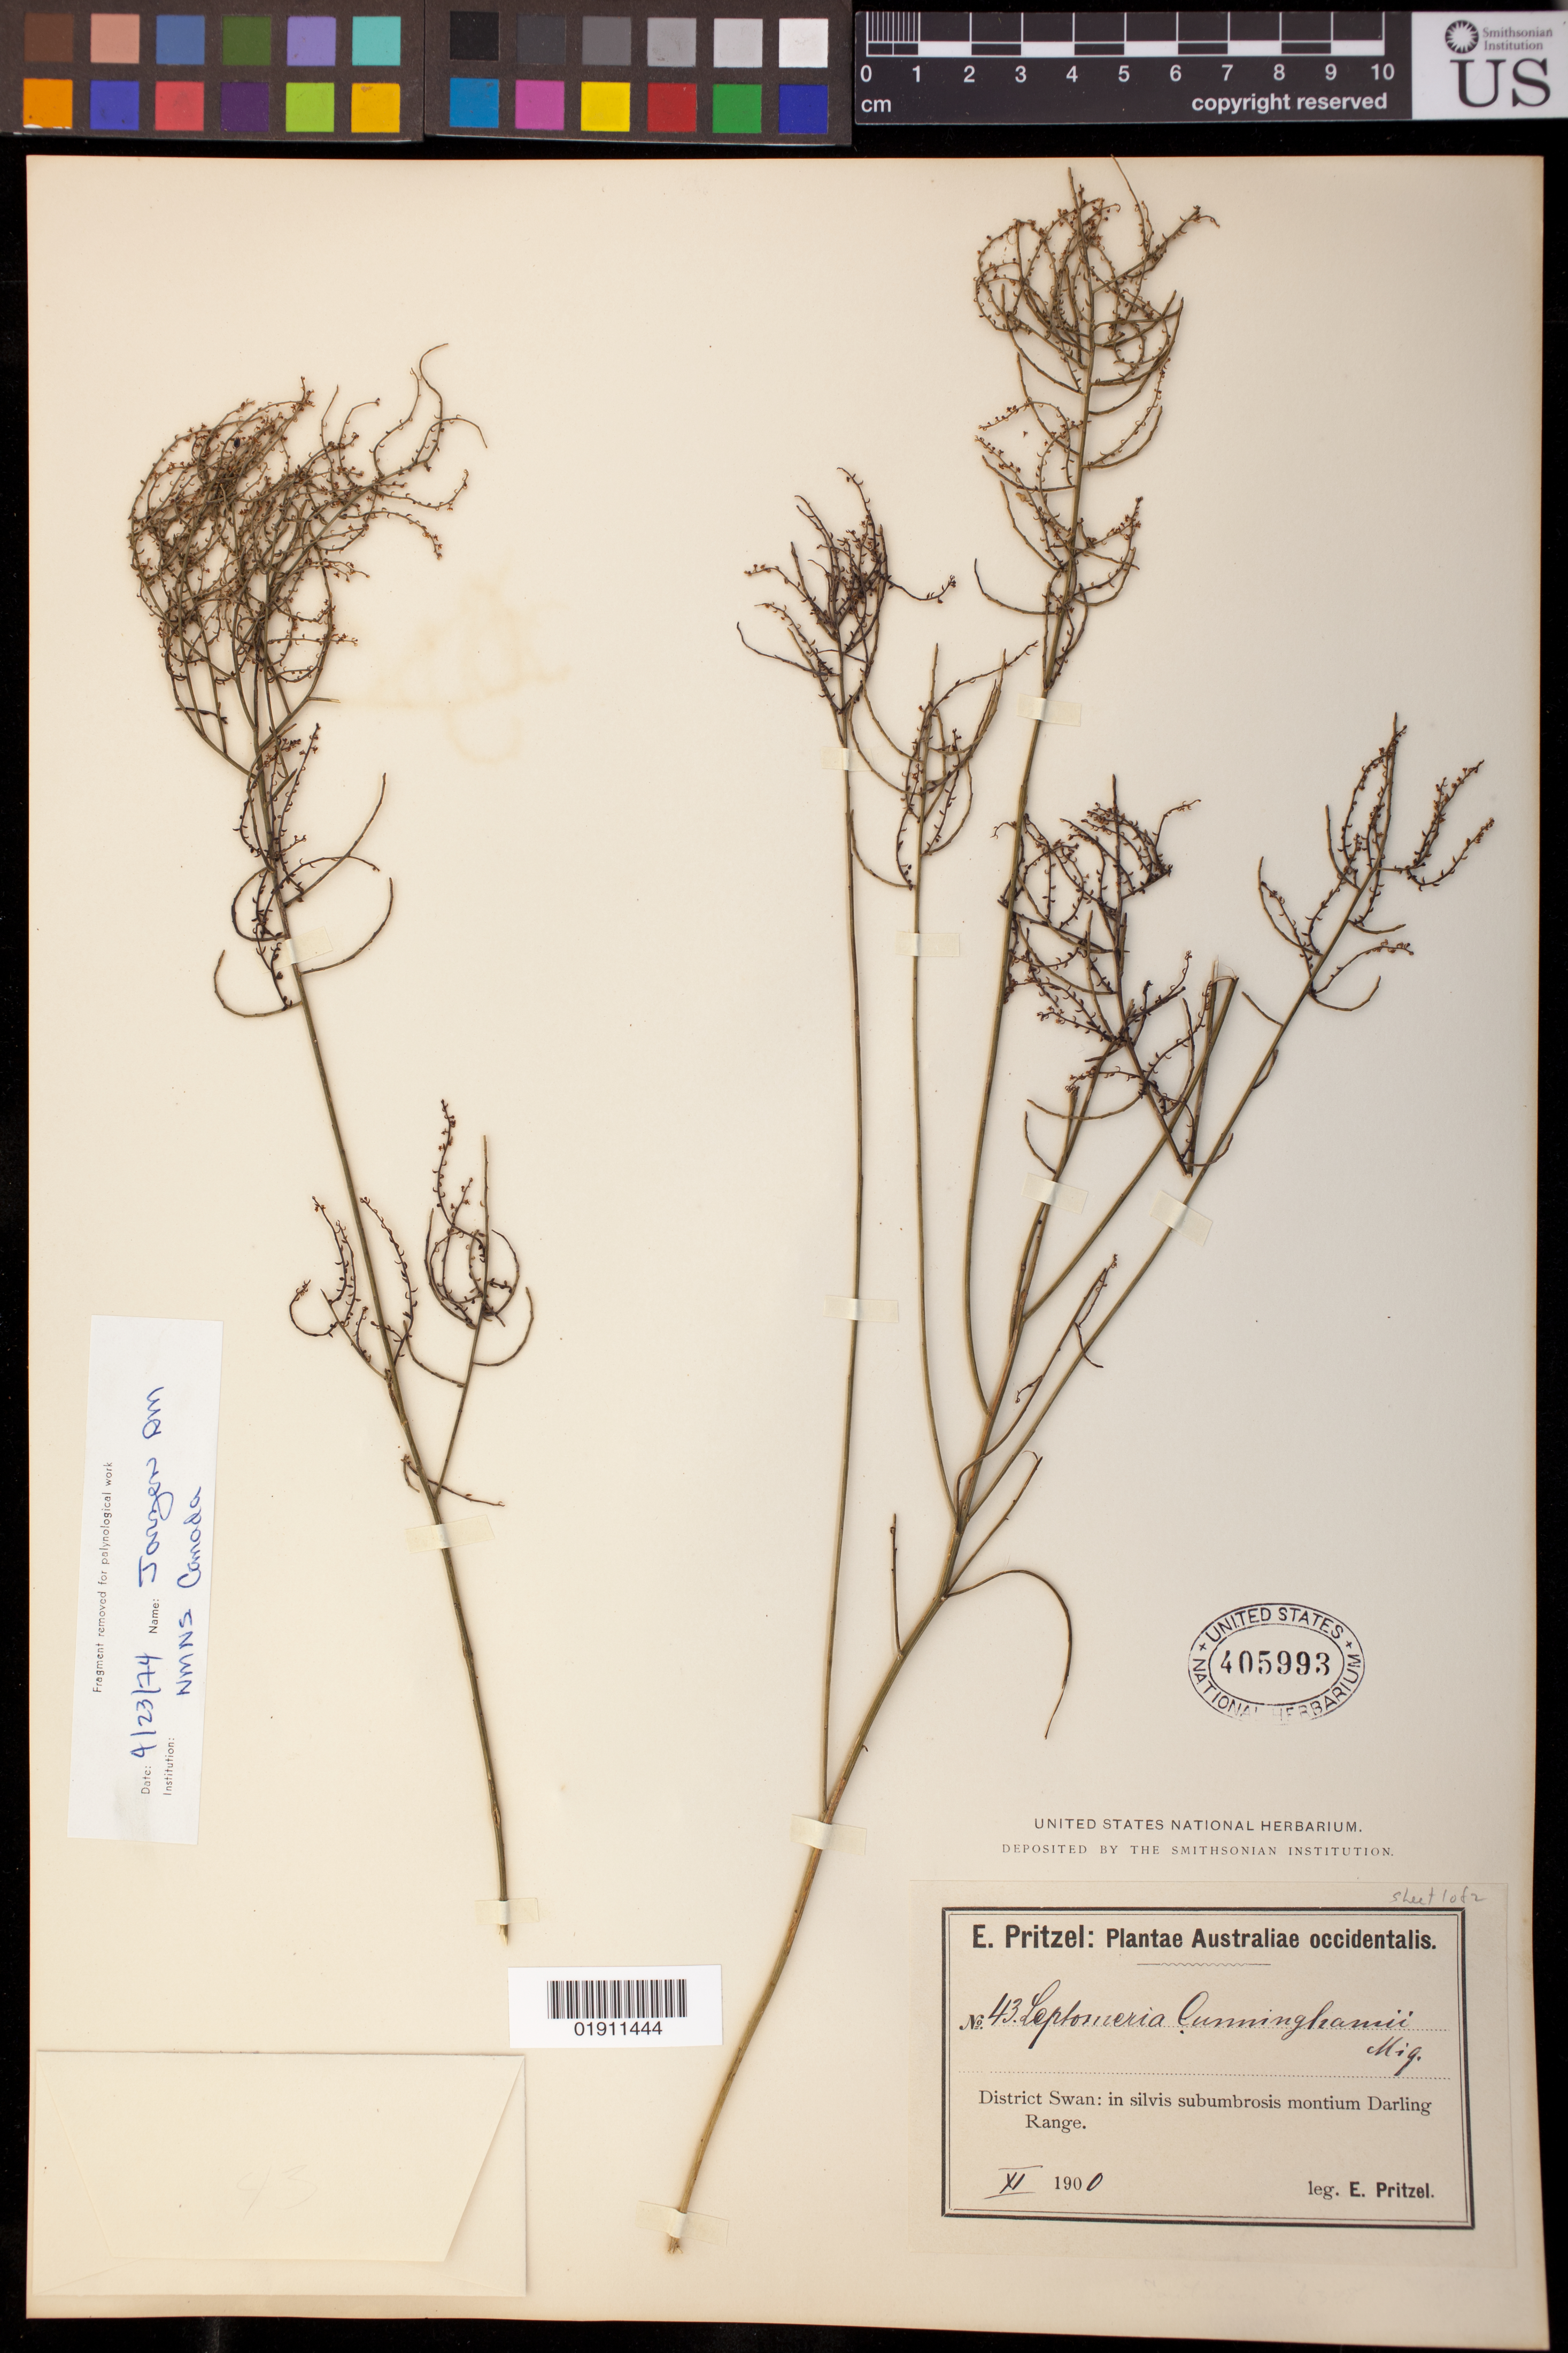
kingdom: Plantae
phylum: Tracheophyta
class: Magnoliopsida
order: Santalales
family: Amphorogynaceae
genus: Leptomeria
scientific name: Leptomeria cunninghamii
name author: Miq.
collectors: E. G. Pritzel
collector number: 43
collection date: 1900-11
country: Australia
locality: Plantae Australiae occidentalis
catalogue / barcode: US 405993